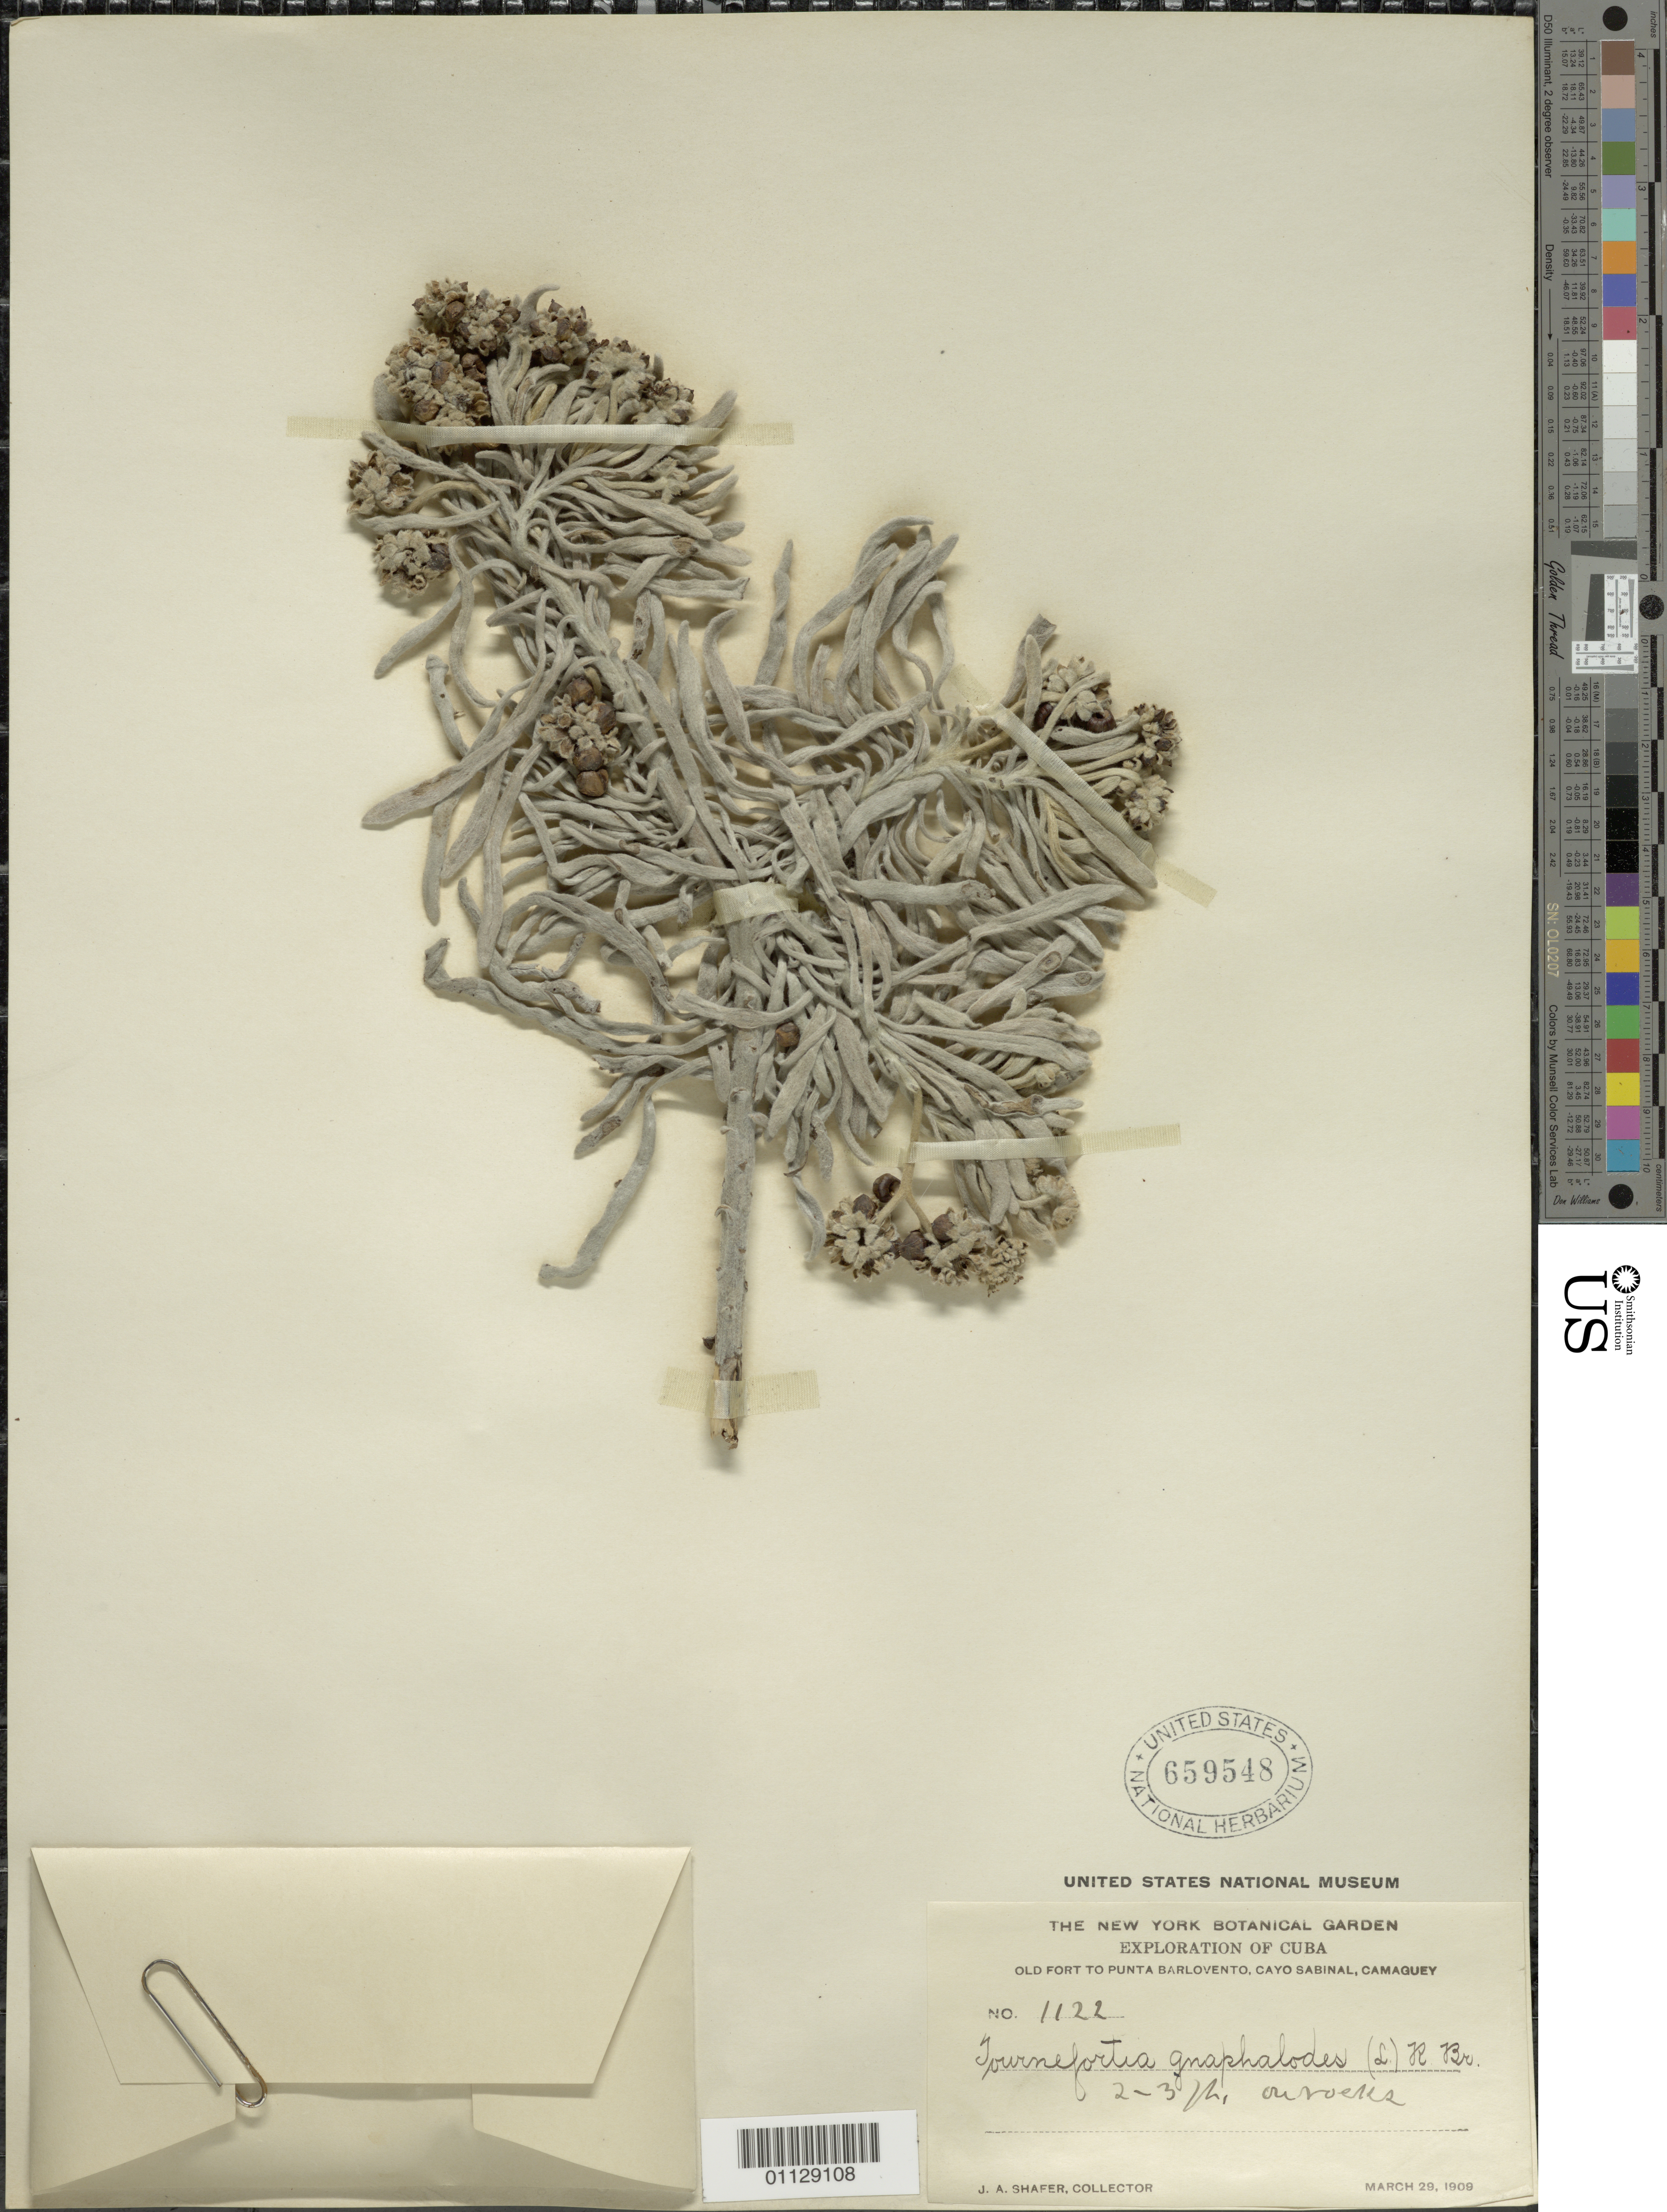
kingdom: Plantae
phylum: Tracheophyta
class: Magnoliopsida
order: Boraginales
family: Heliotropiaceae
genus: Tournefortia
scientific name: Tournefortia gnaphalodes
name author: (L.) R. Br.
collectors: J. A. Shafer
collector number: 1122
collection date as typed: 29 Mar 1909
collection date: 1909-03-29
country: Cuba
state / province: Camagüey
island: Cuba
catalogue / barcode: US 659548